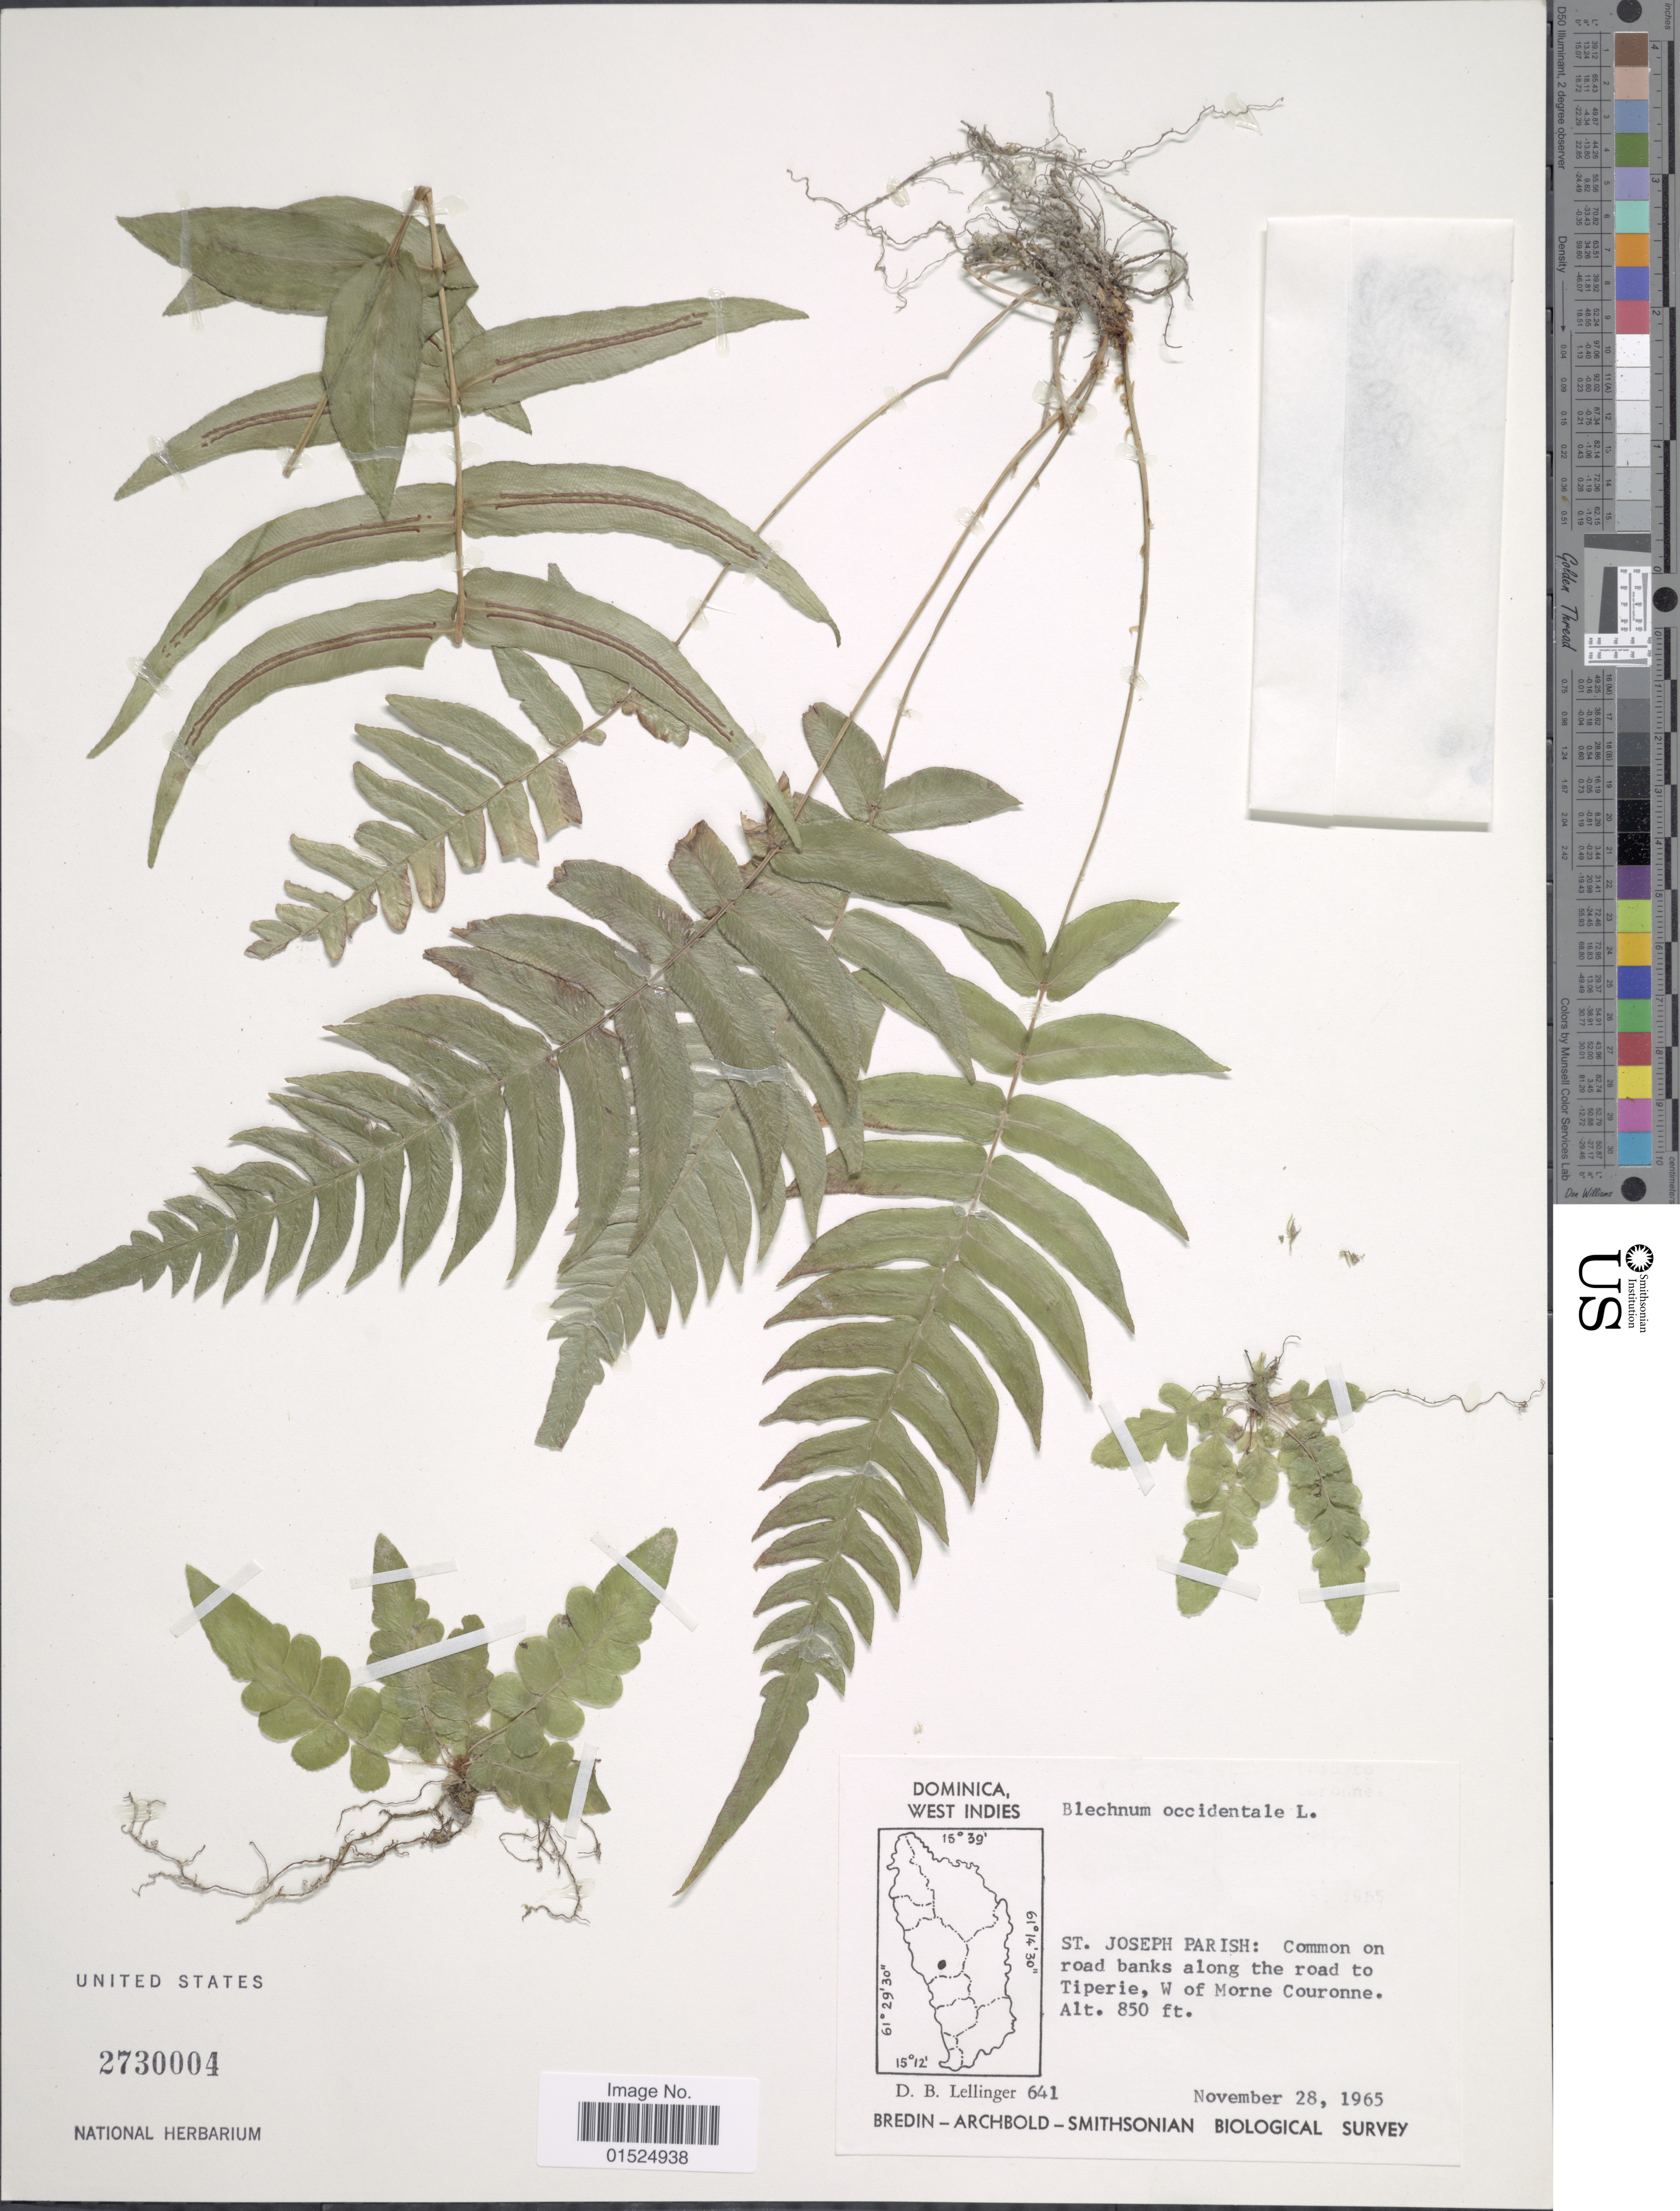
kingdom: Plantae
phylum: Tracheophyta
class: Polypodiopsida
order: Polypodiales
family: Blechnaceae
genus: Blechnum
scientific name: Blechnum occidentale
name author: L.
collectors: D. B. Lellinger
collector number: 641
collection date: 1965-11-28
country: Dominica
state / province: St. Joseph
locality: Common on road banks along the road to Tiperie, W of Morne Couronne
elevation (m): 259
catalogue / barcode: US 2730004